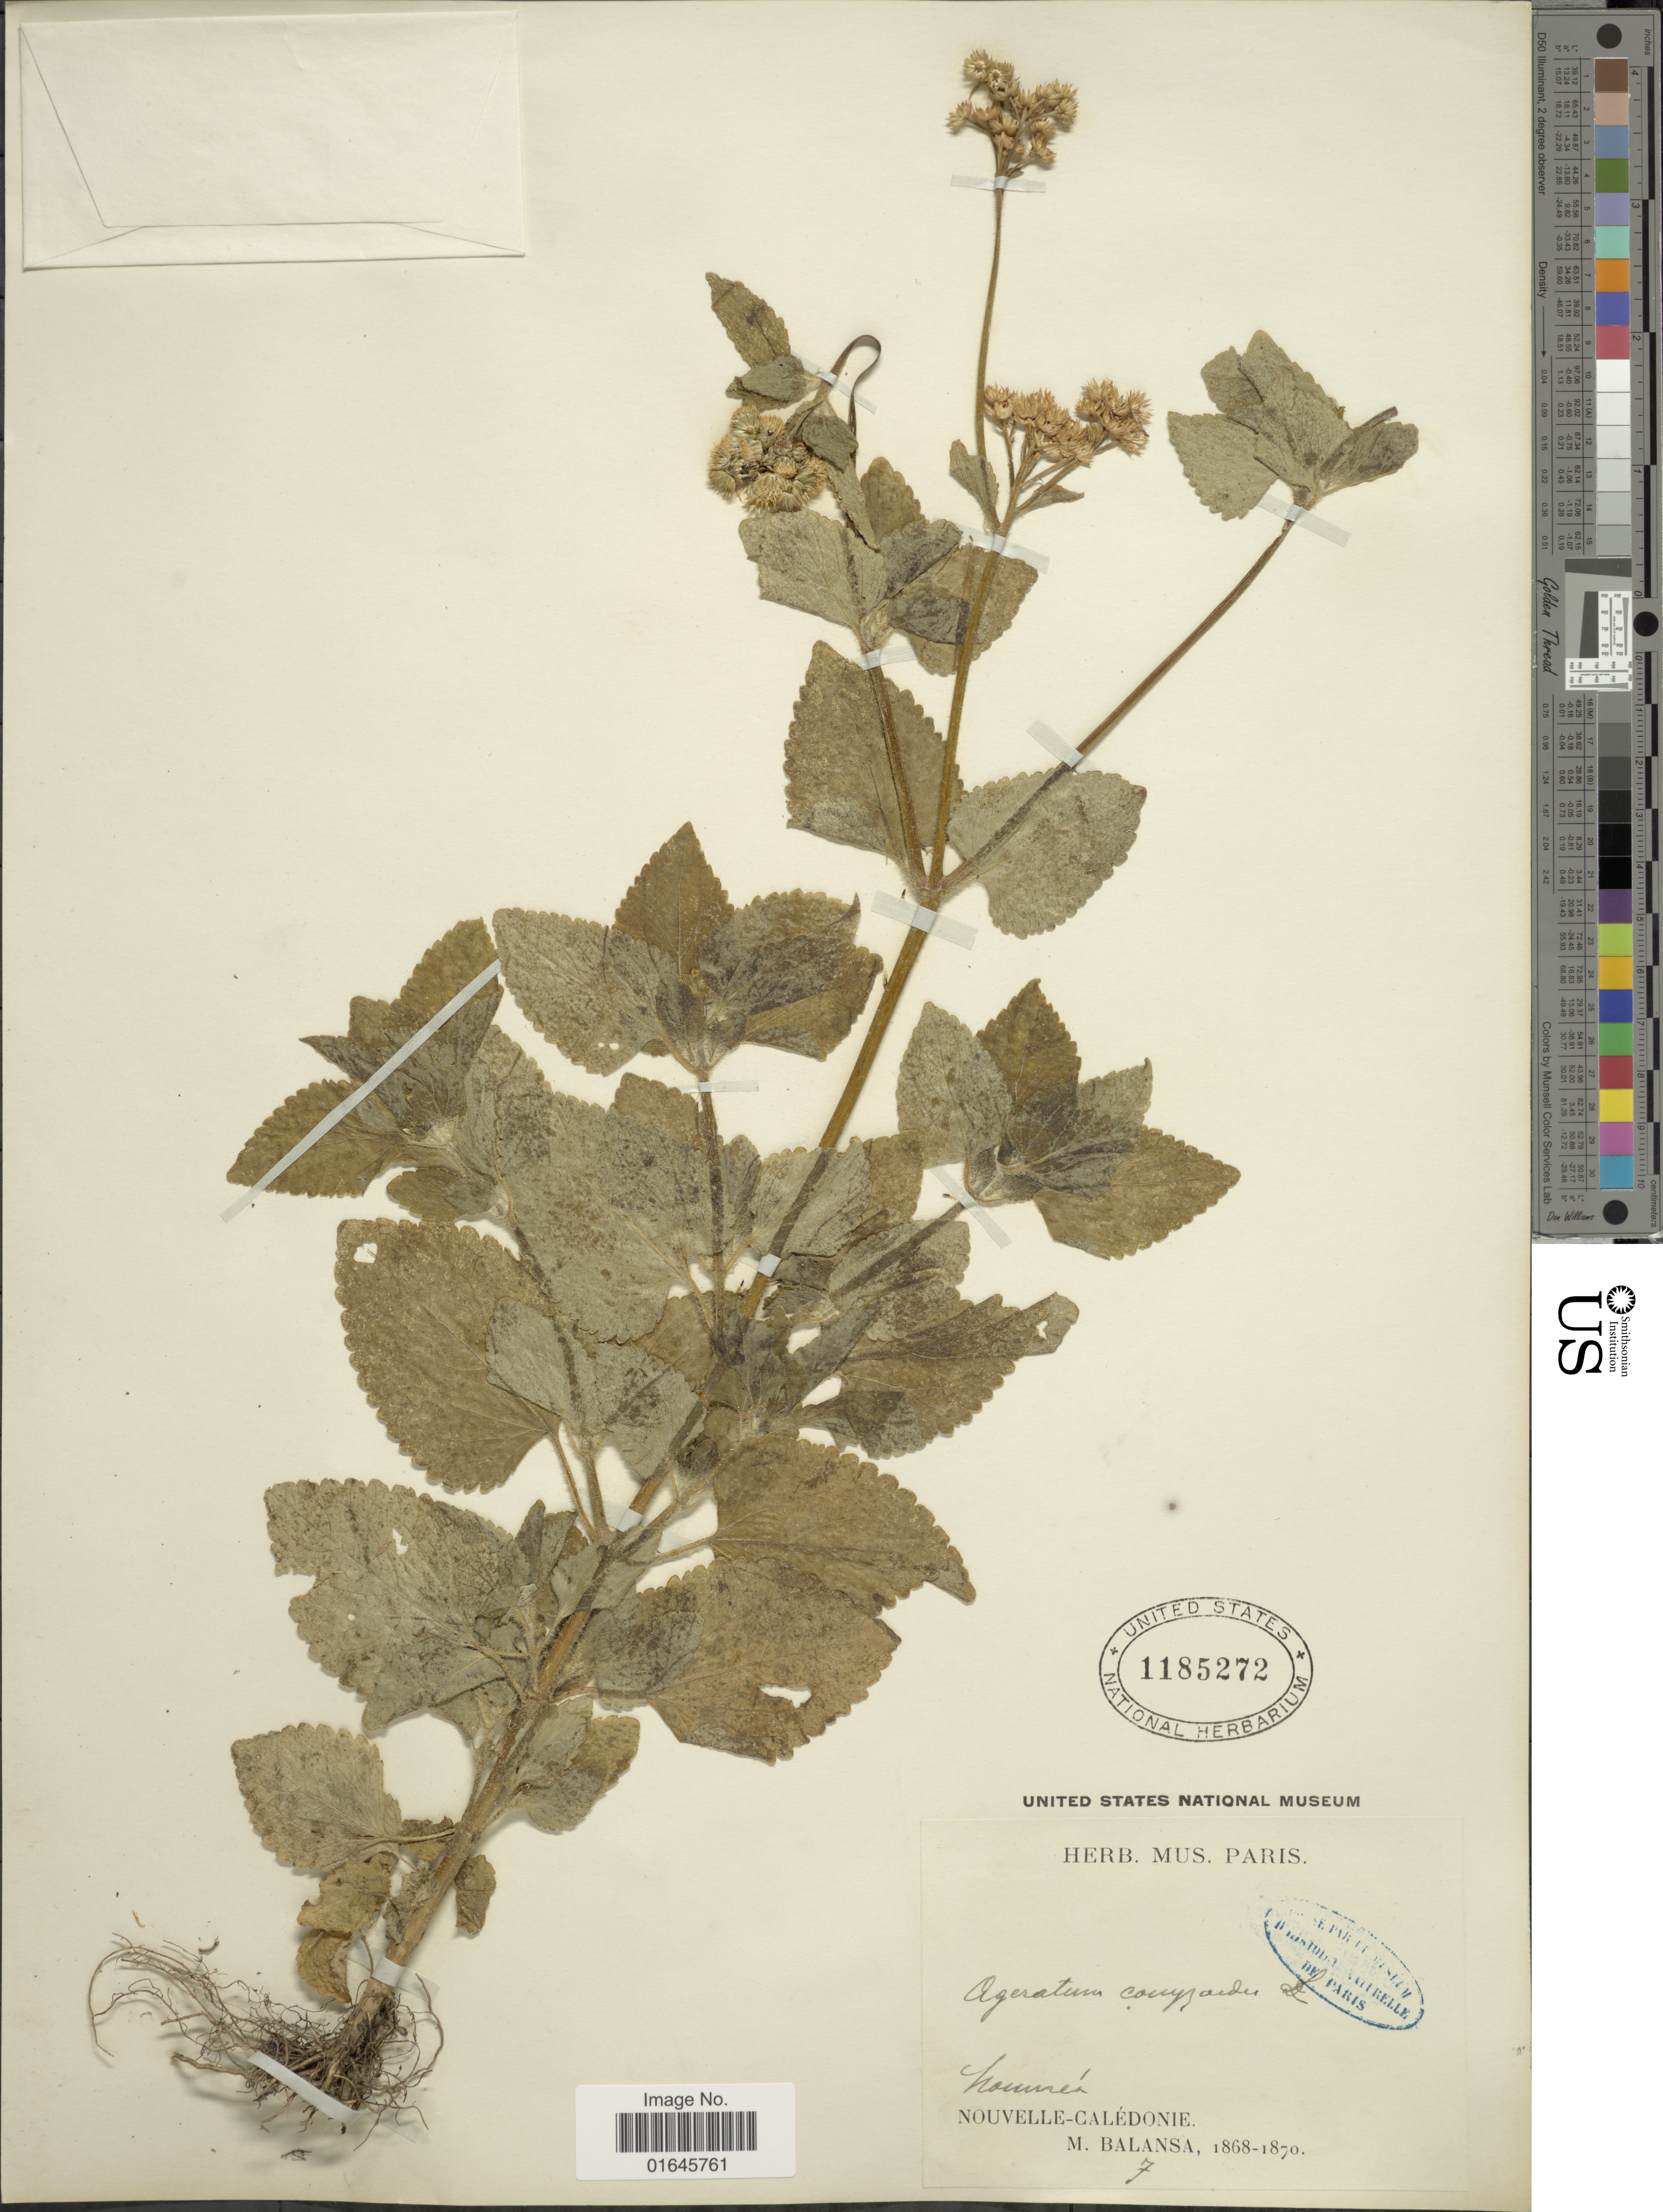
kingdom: Plantae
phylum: Tracheophyta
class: Magnoliopsida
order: Asterales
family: Asteraceae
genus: Ageratum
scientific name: Ageratum conyzoides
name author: L.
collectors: B. Balansa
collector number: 7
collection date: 1868/1870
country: New Caledonia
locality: Noumea [interpreted]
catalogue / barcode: US 1185272